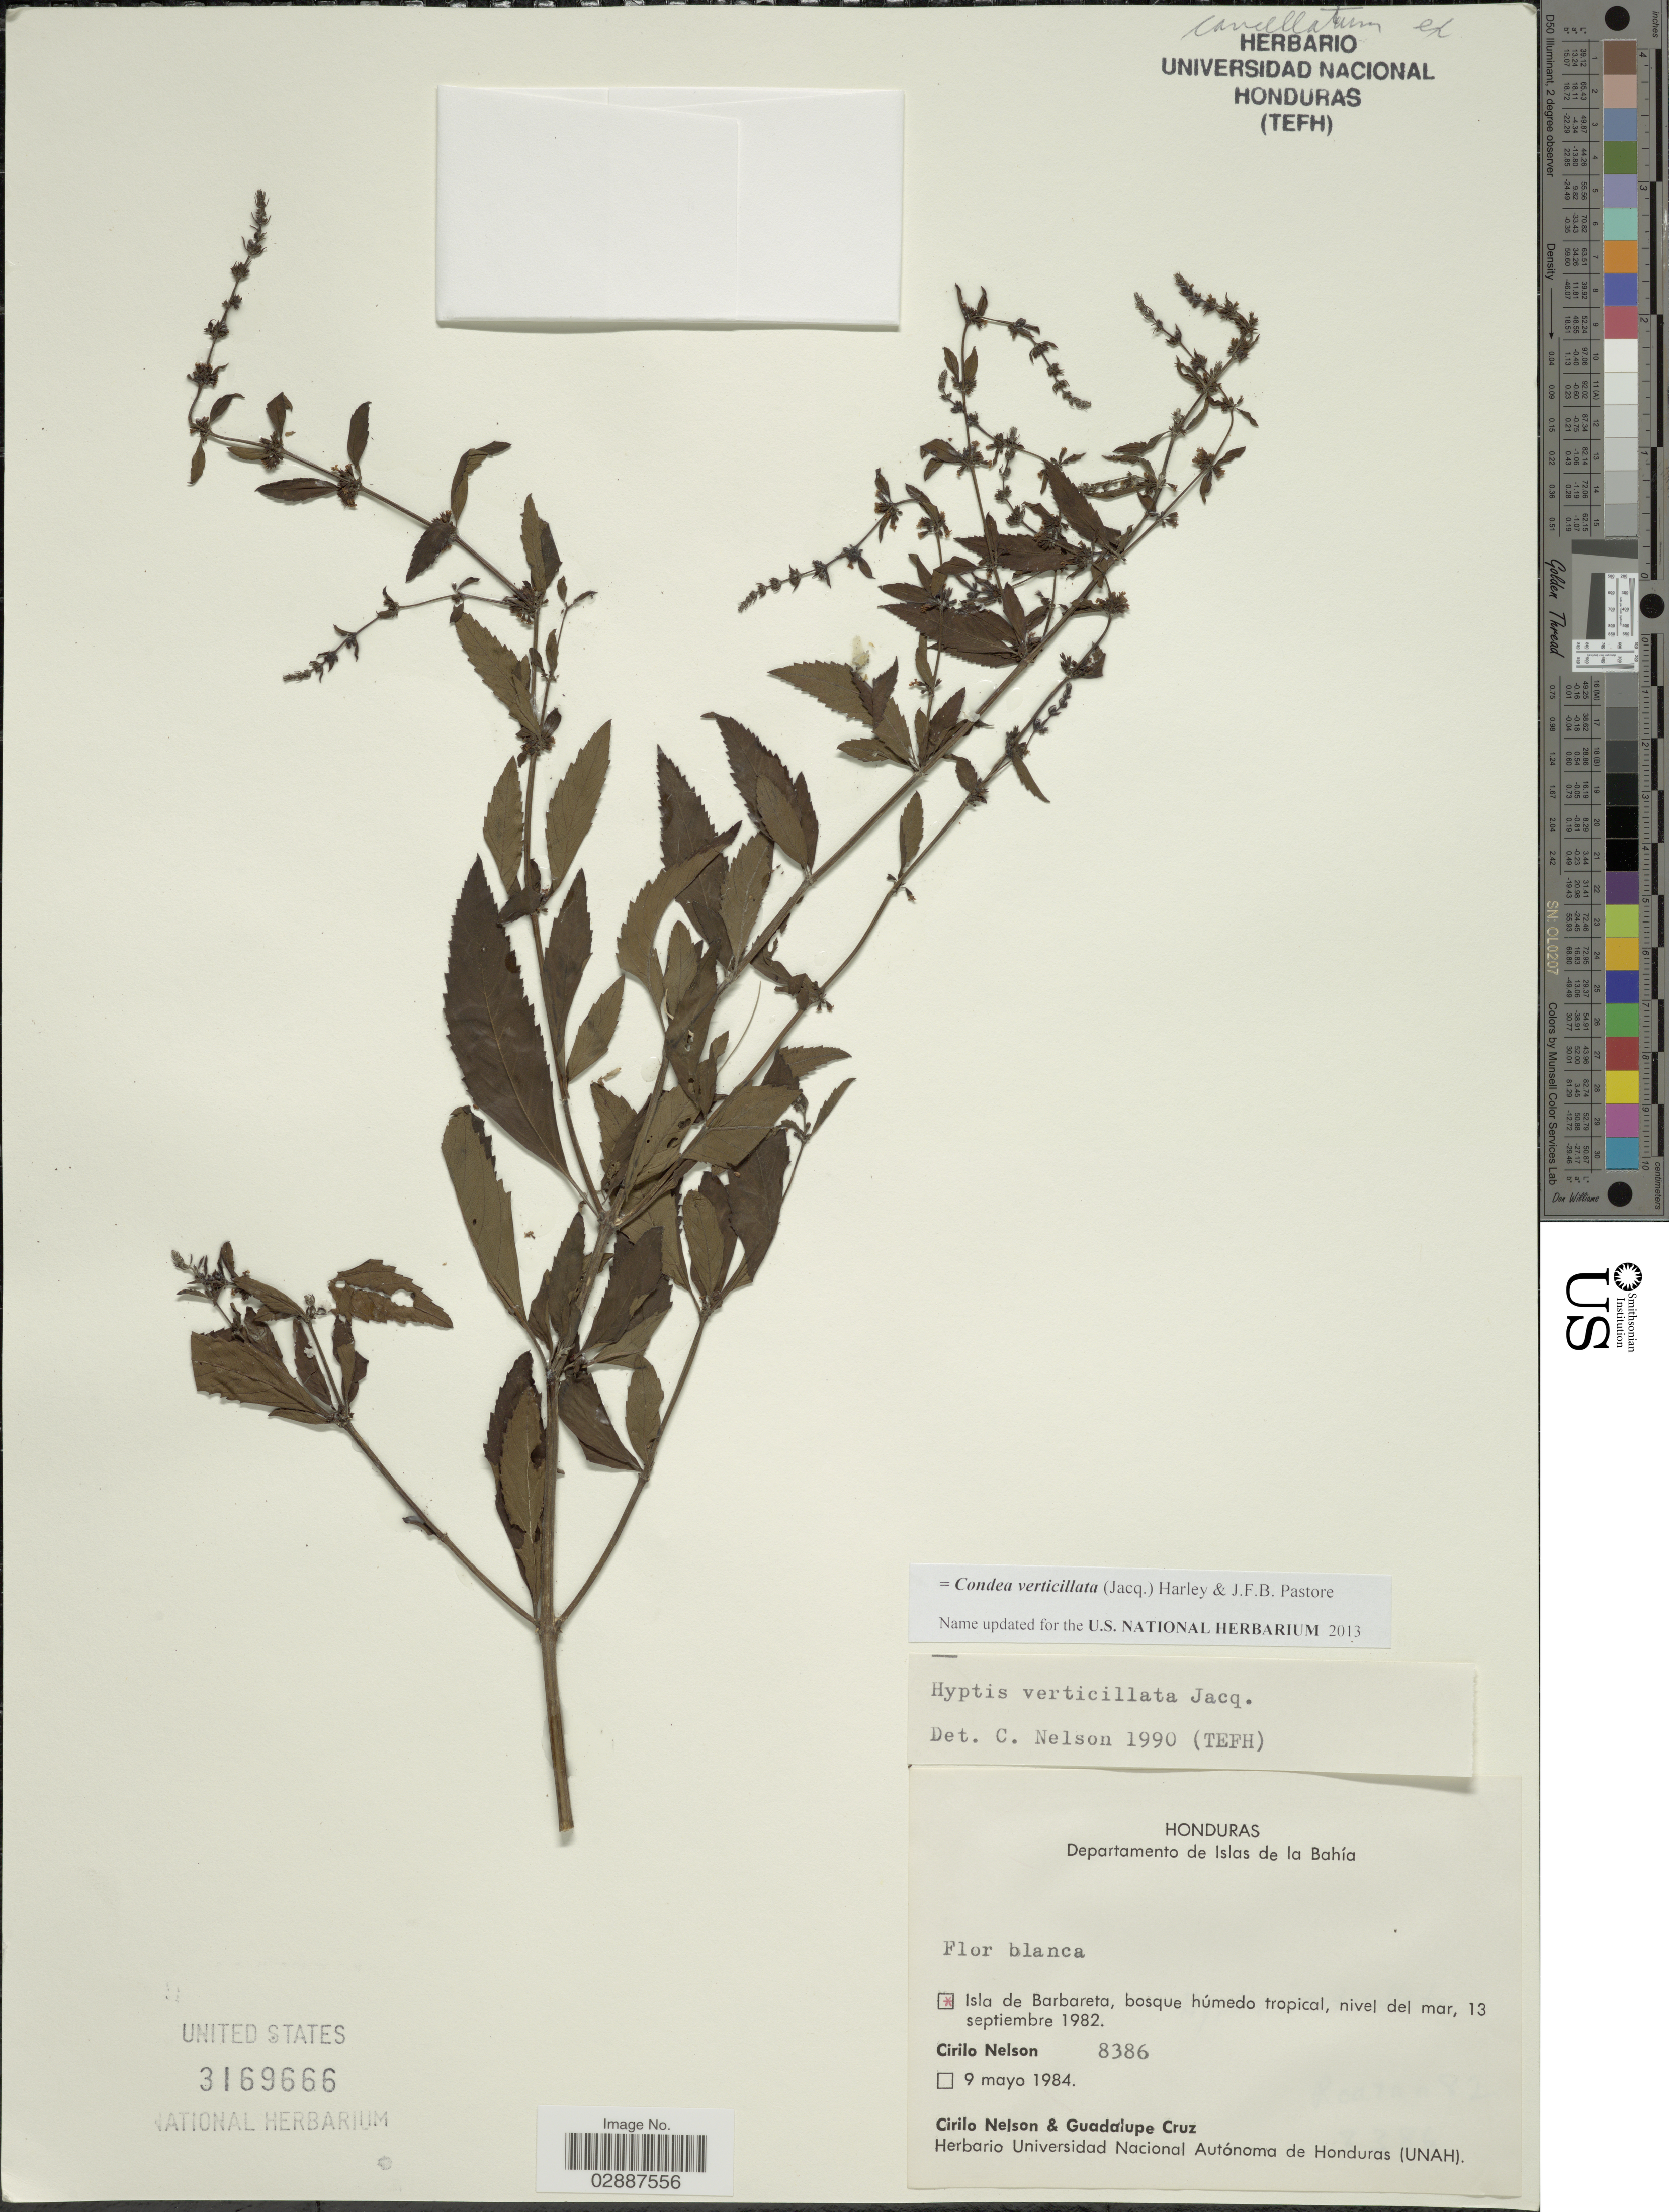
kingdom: Plantae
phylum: Tracheophyta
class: Magnoliopsida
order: Lamiales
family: Lamiaceae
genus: Condea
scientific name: Condea verticillata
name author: (Jacq.) Harley & J.F.B. Pastore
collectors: C. Nelson & G. Cruz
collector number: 8386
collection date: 1982-09-13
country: Honduras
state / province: Islas de la Bahía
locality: Departamento de Islas de la Bahía. Isla de Barareta.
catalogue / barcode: US 3169666